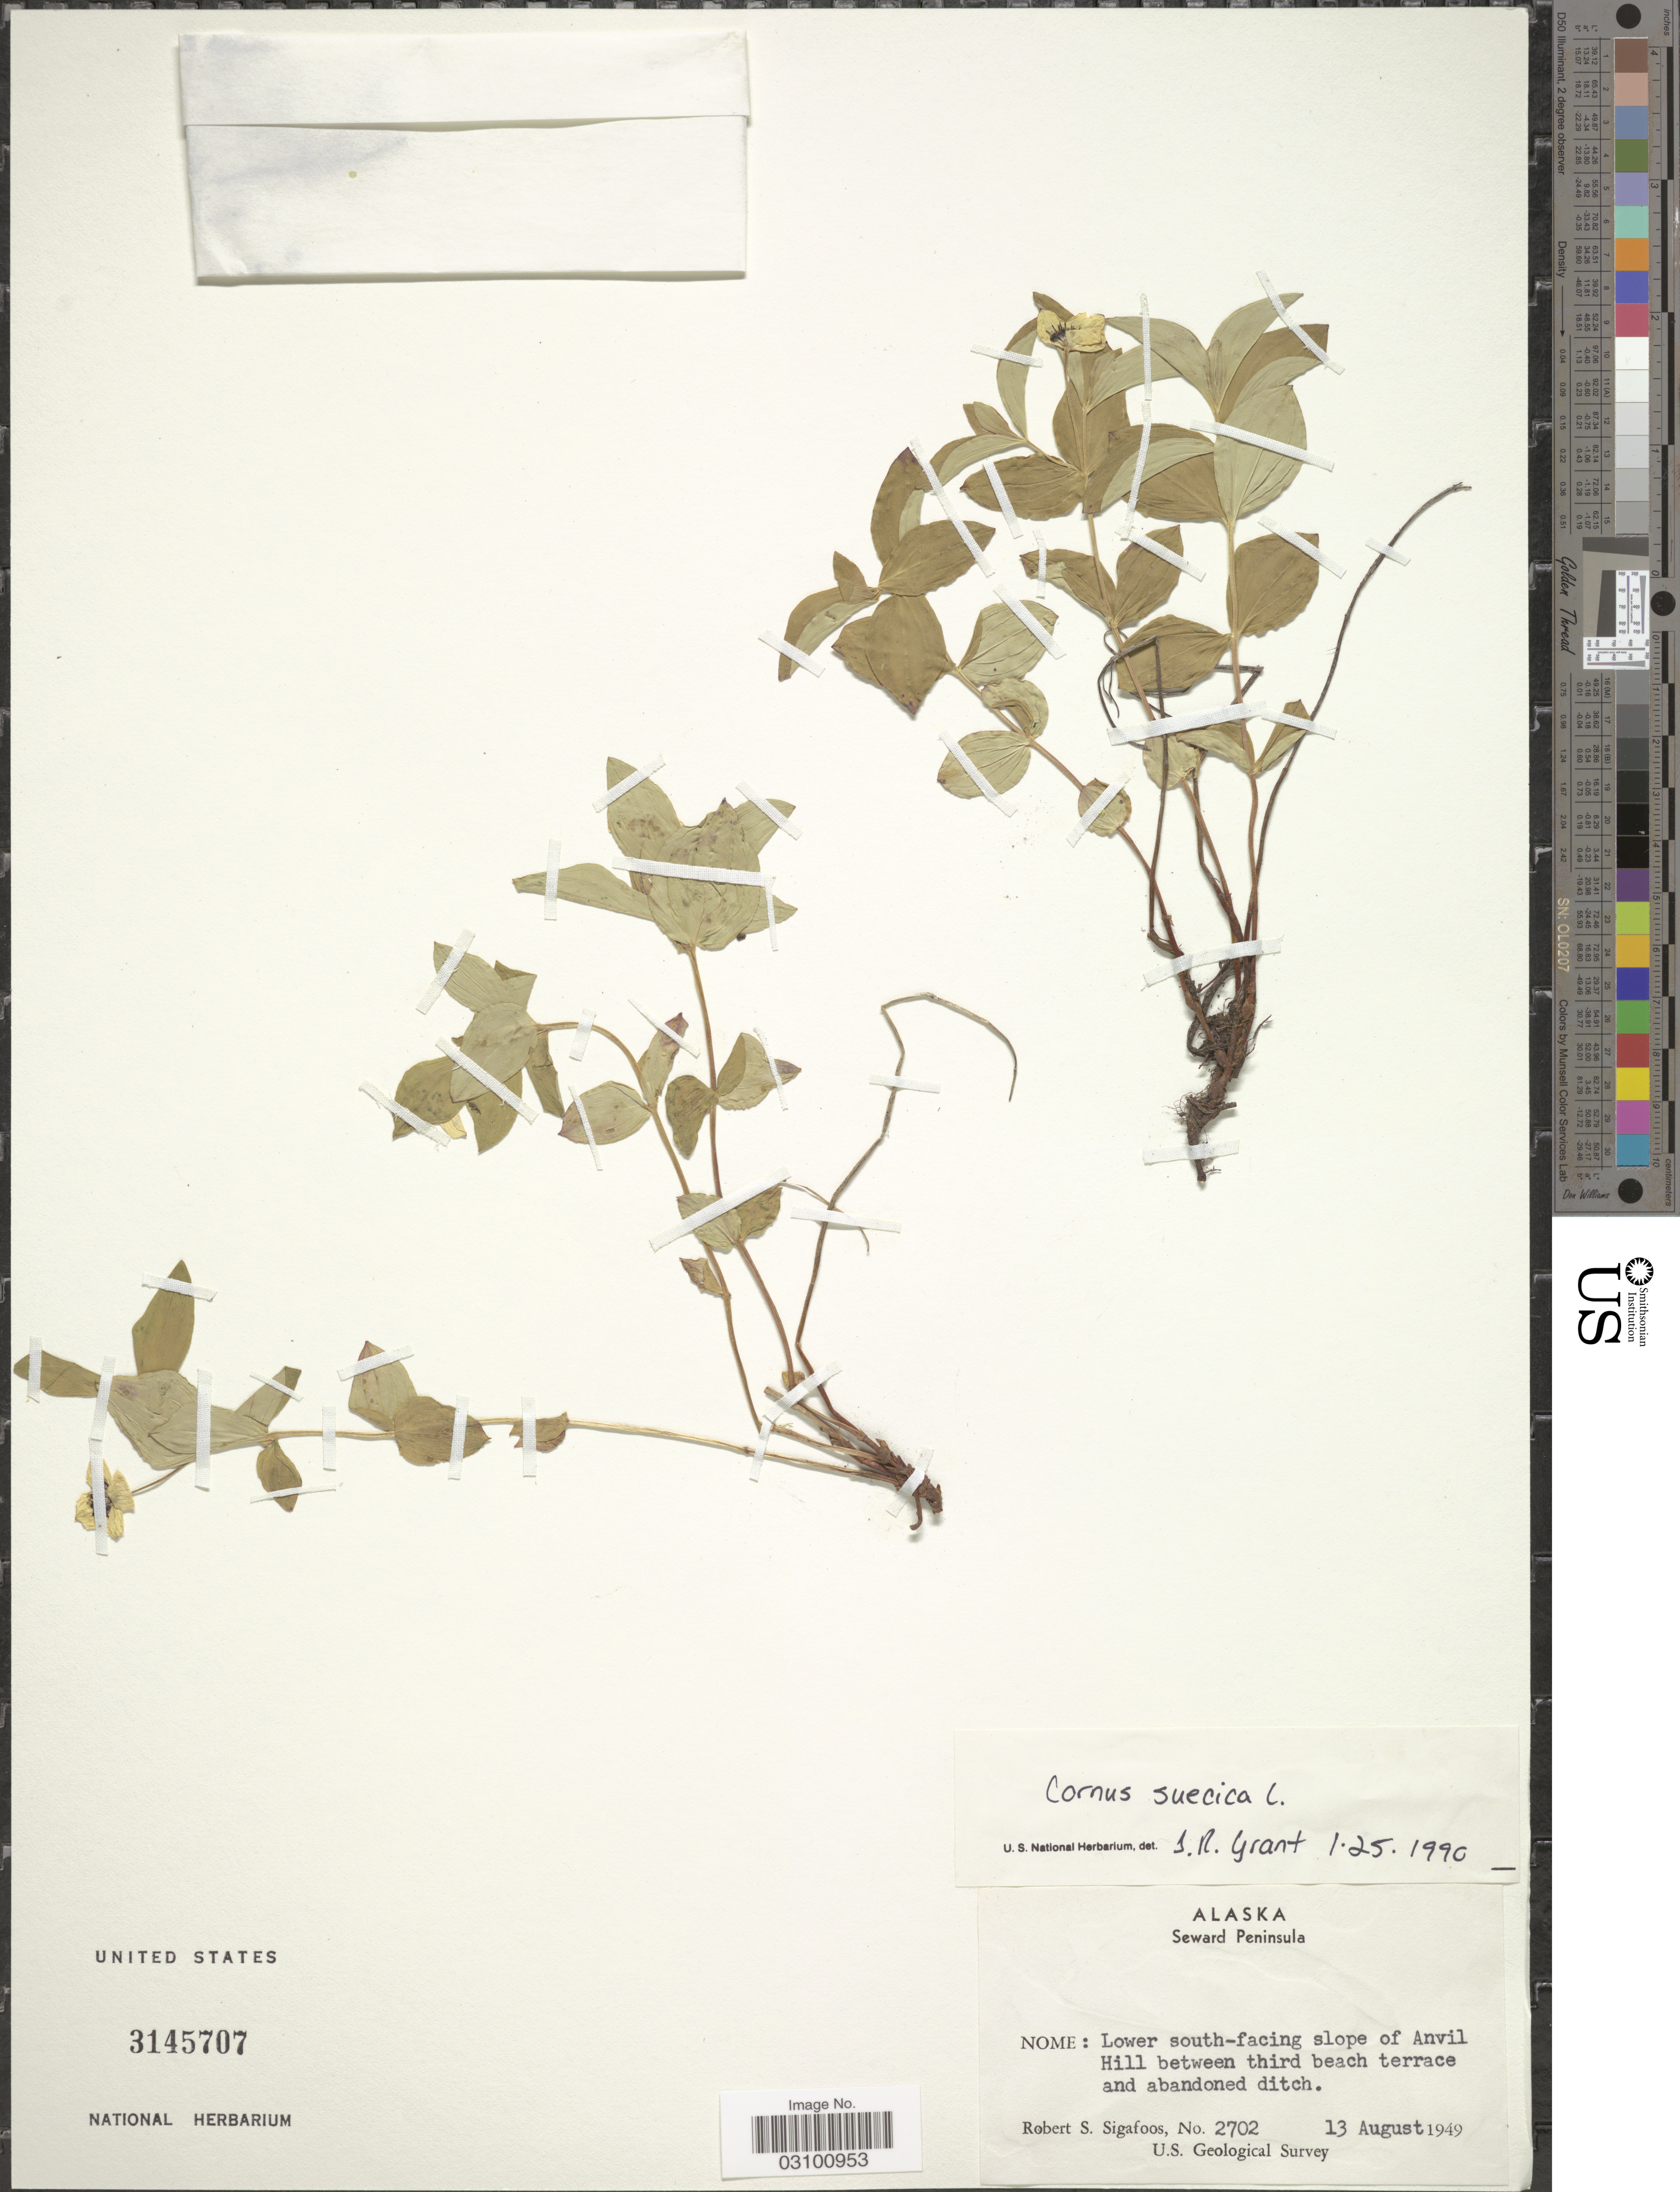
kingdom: Plantae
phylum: Tracheophyta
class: Magnoliopsida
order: Cornales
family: Cornaceae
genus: Cornus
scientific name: Cornus suecica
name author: L.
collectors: R. Sigafoos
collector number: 2702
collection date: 1949-08-13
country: United States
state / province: Alaska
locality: Seward Peninsula. Nome: Lower south-facing slope of Anvil Hill between third beach terrace and abandoned ditch.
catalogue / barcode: US 3145707